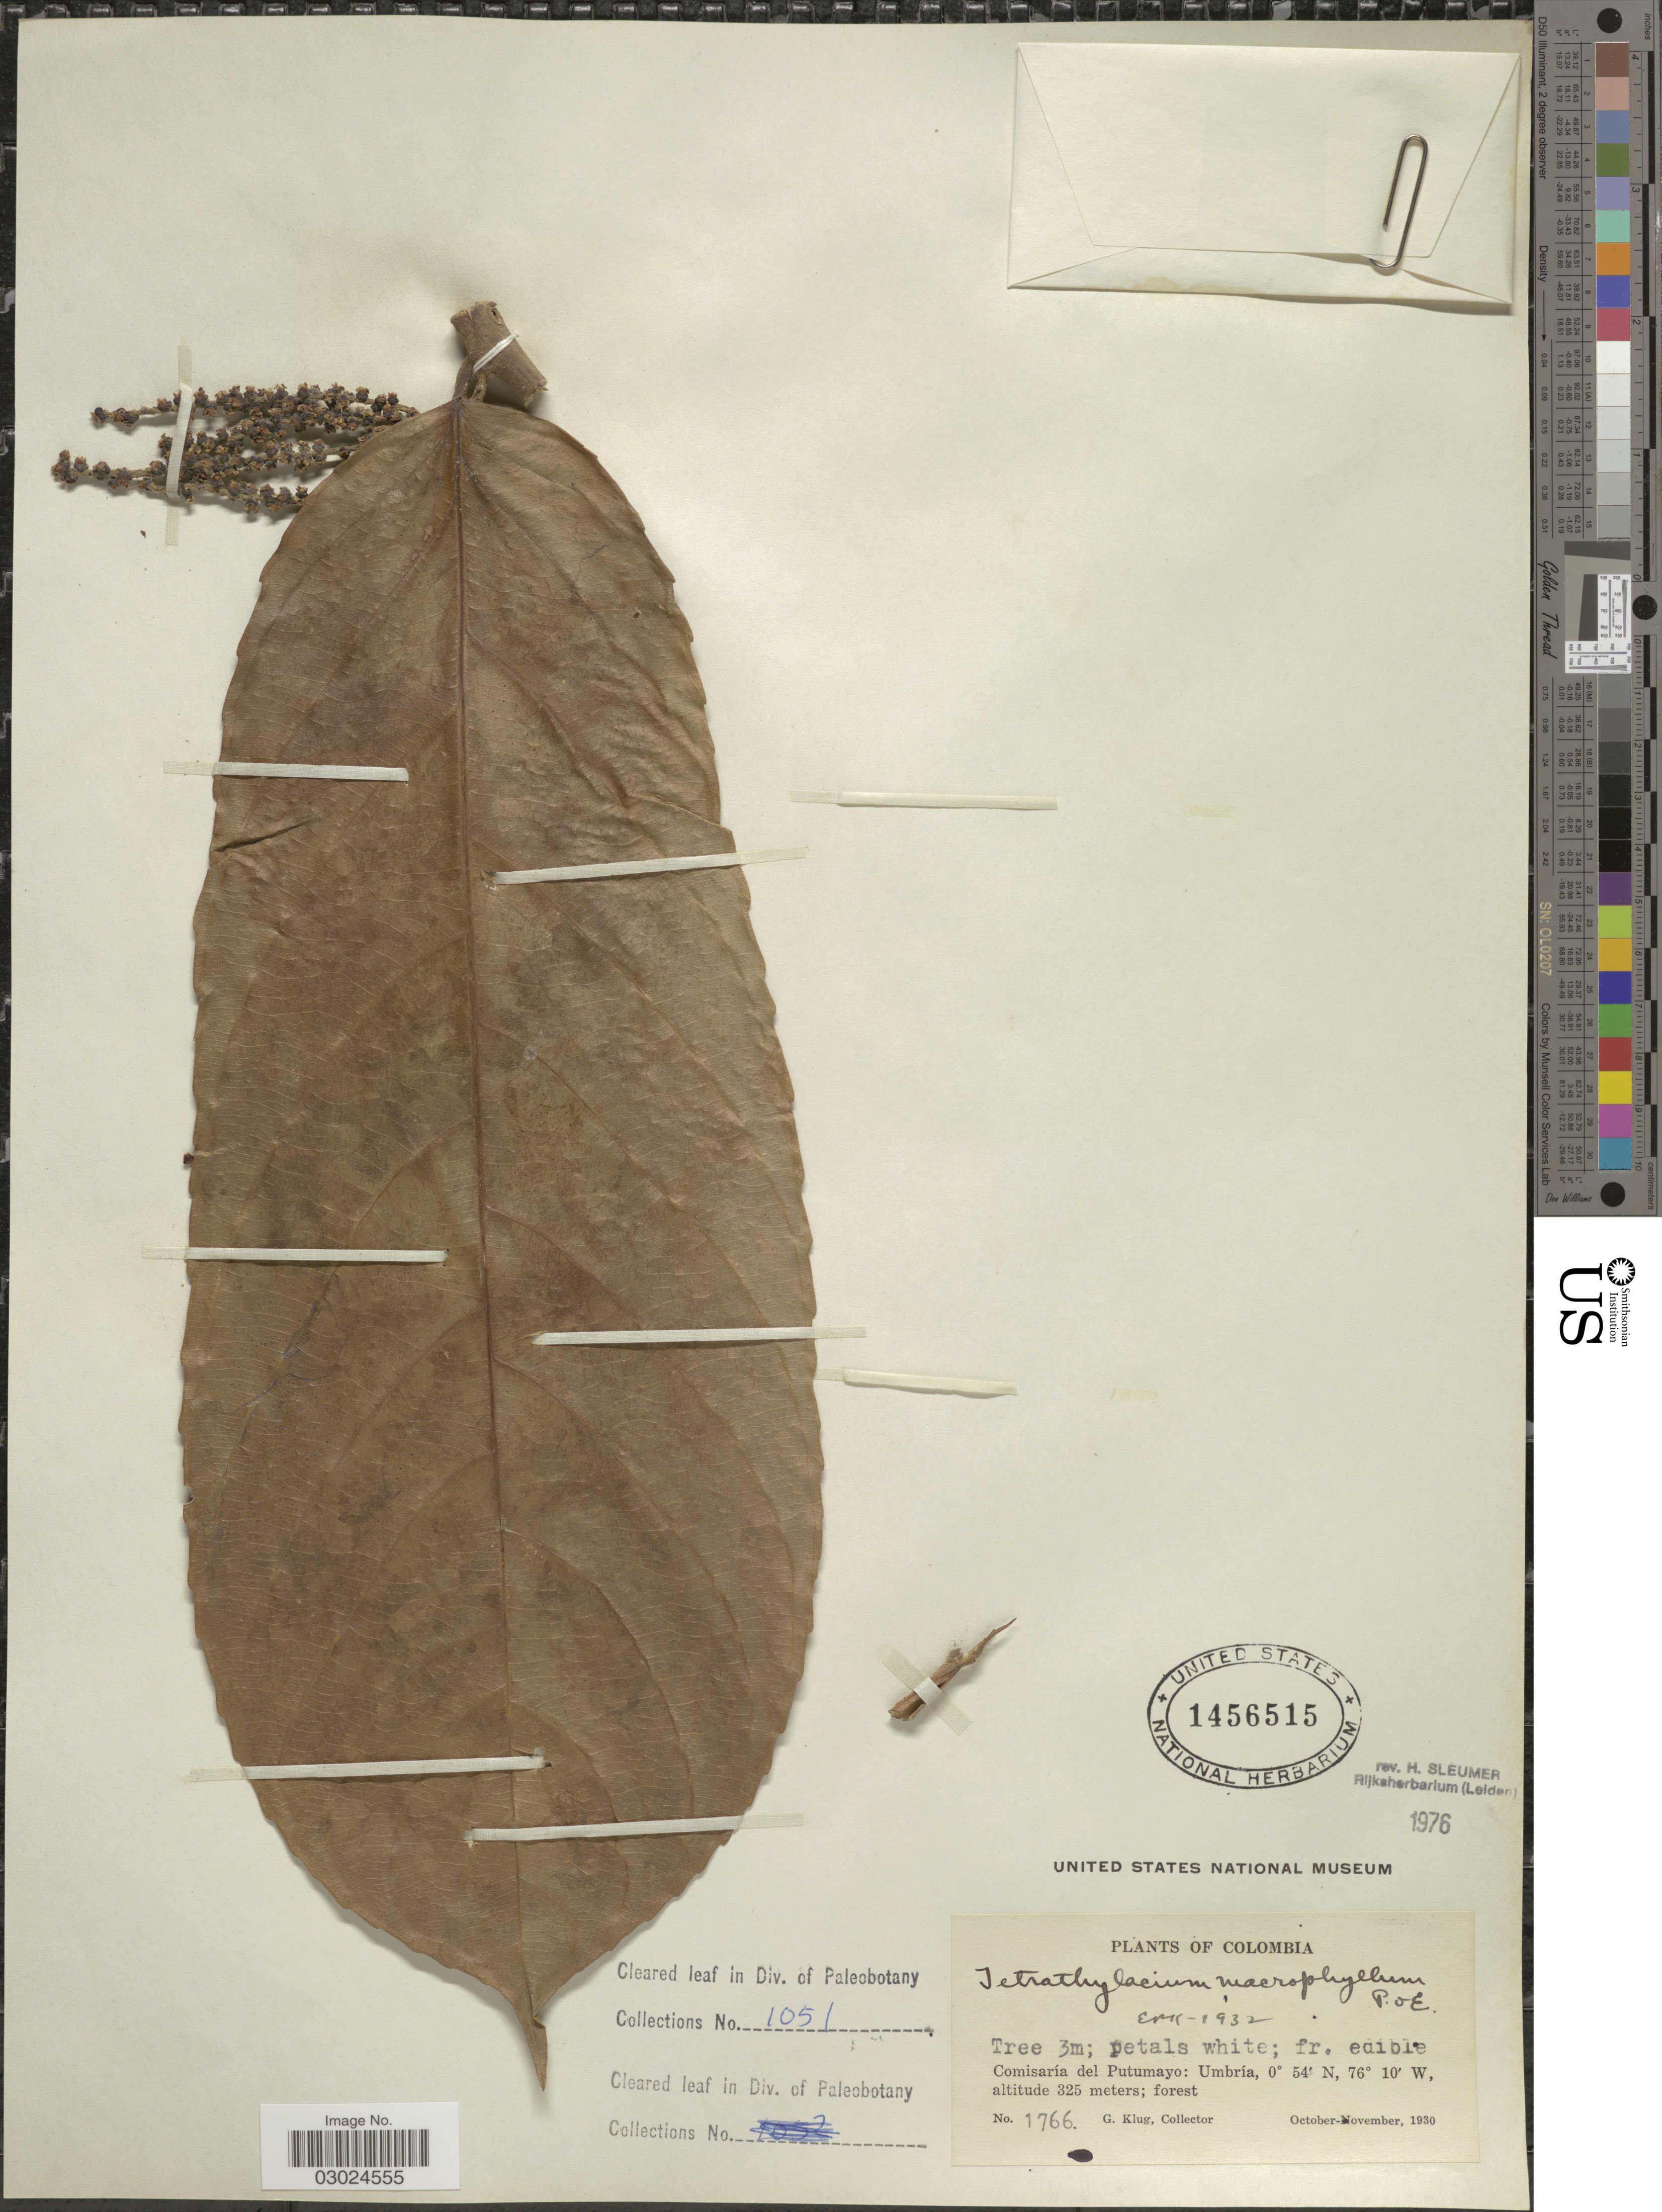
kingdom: Plantae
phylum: Tracheophyta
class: Magnoliopsida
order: Malpighiales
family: Salicaceae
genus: Tetrathylacium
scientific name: Tetrathylacium macrophyllum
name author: Poepp.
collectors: G. Klug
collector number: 1766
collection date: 1930-10/1930-11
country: Colombia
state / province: Putumayo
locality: Comisaría del Putumayo: Umbría.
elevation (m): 325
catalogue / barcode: US 1456515